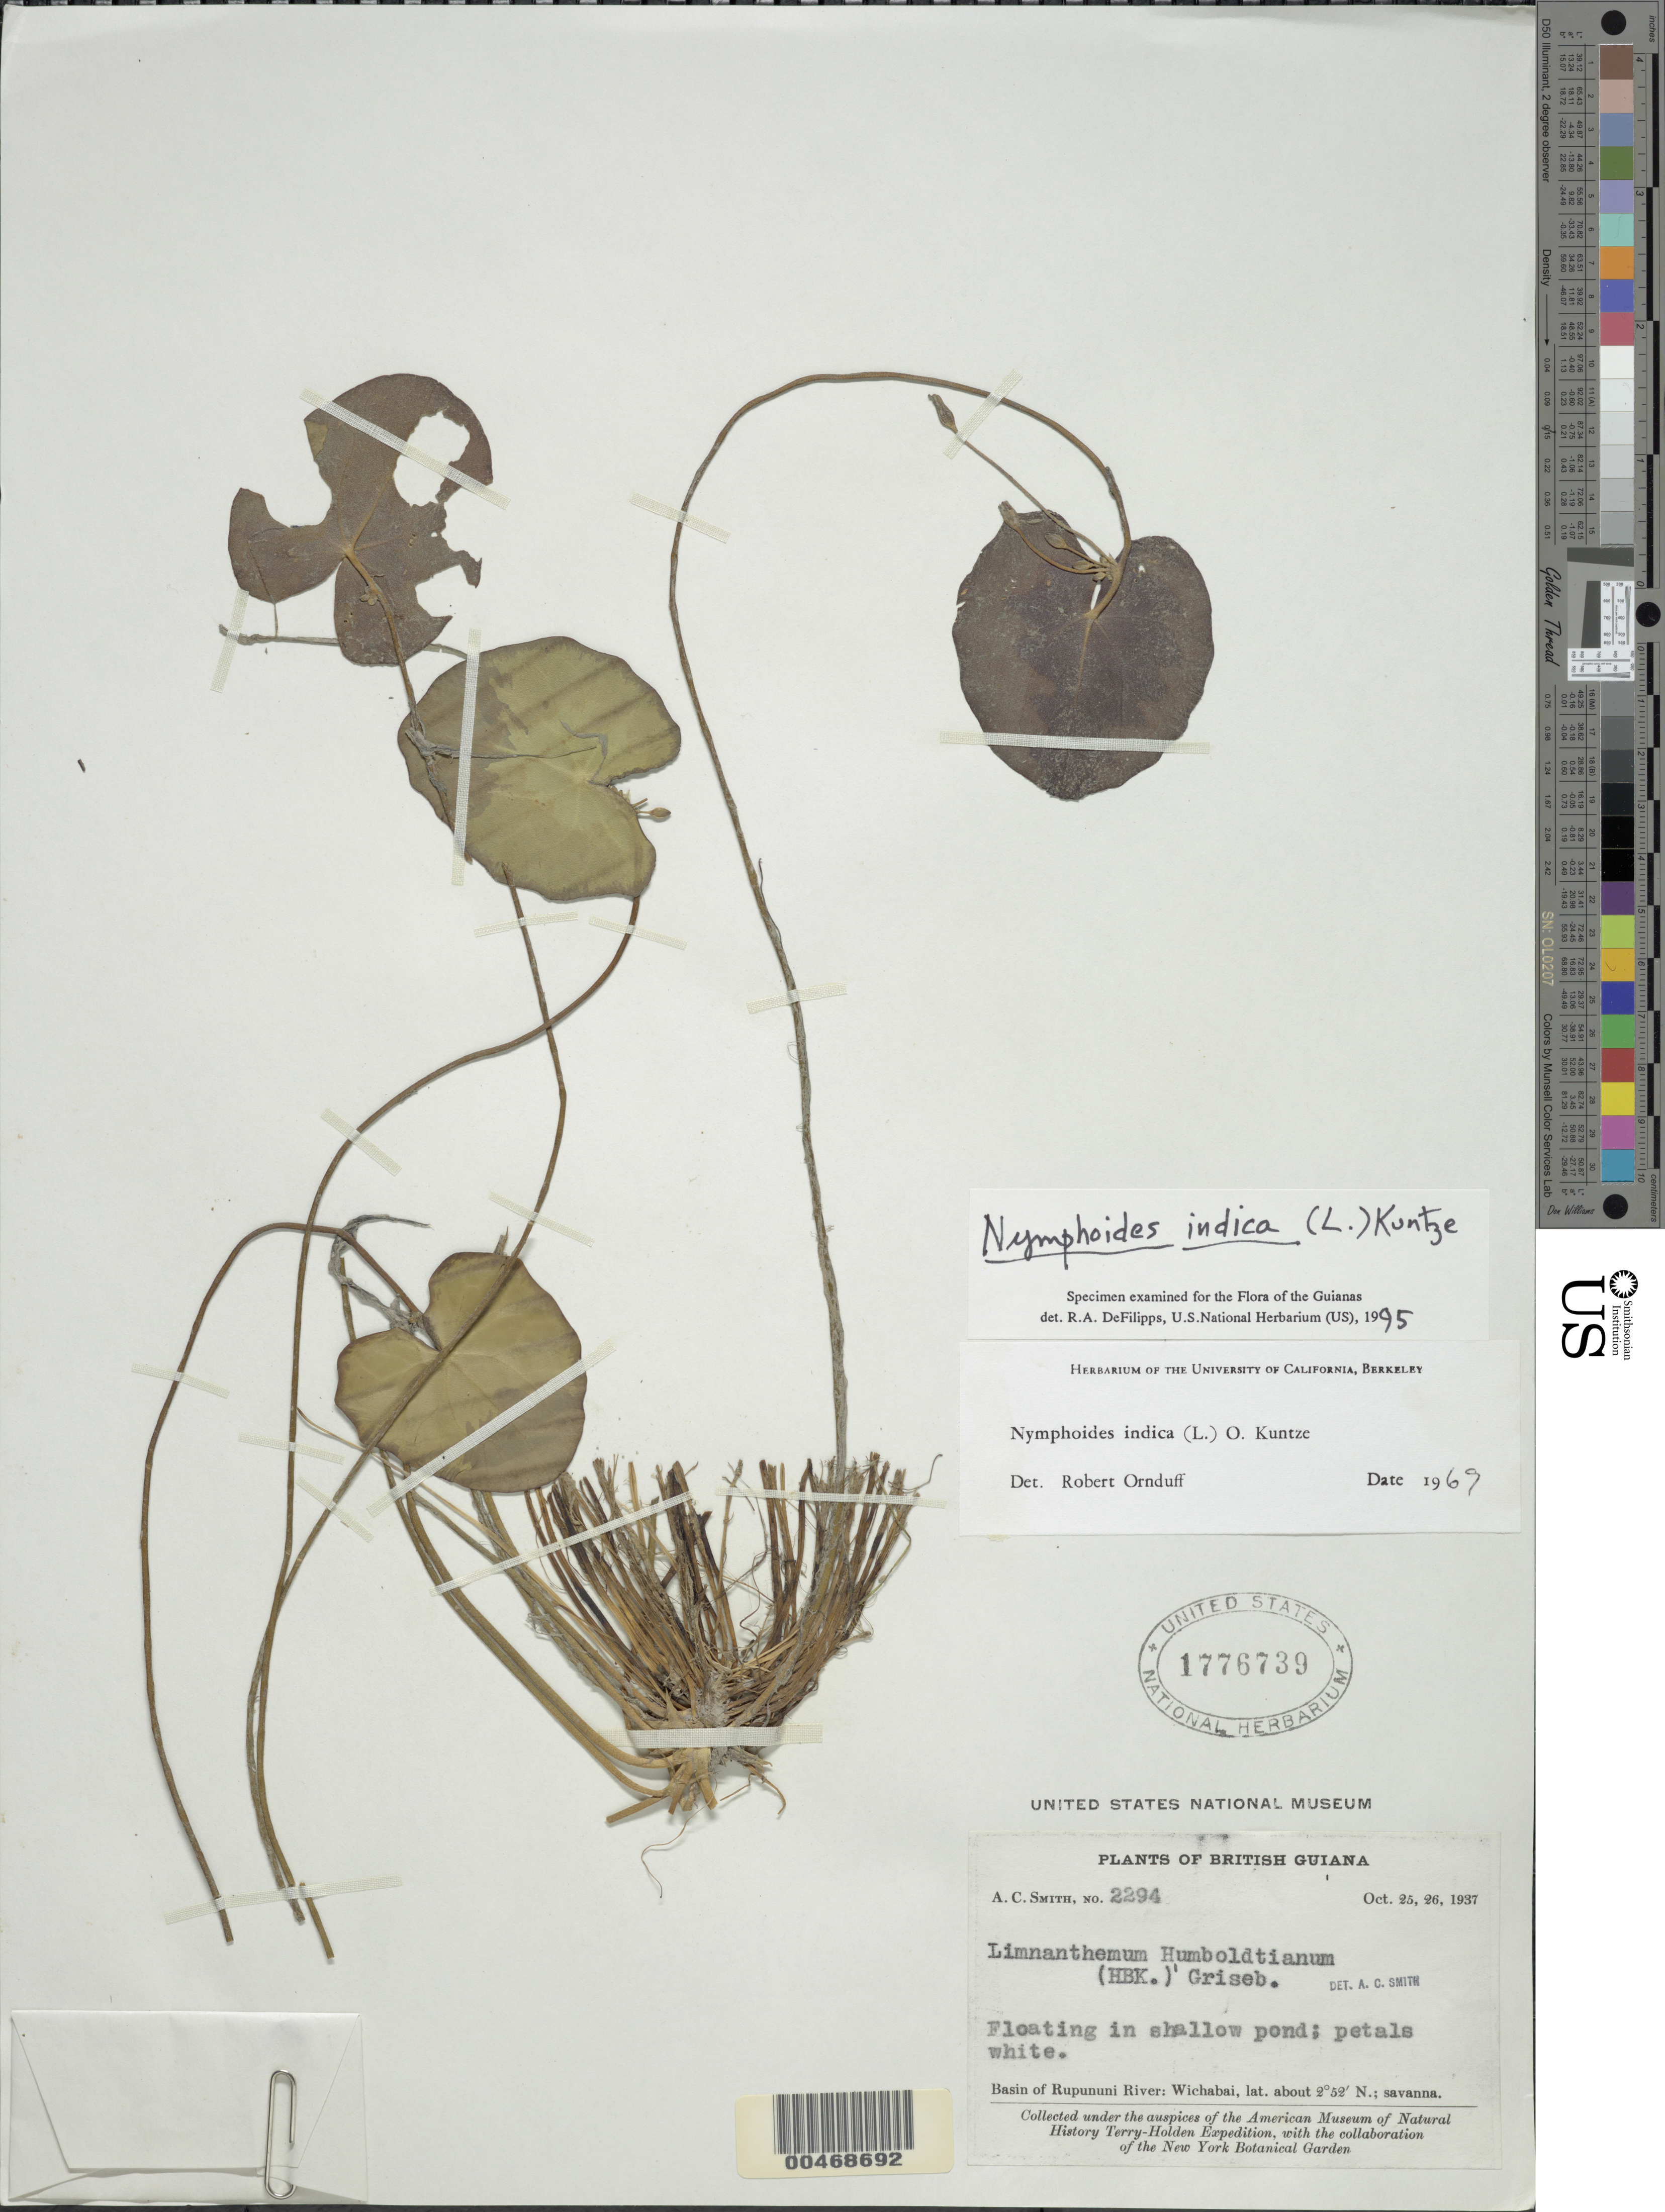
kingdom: Plantae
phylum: Tracheophyta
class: Magnoliopsida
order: Asterales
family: Menyanthaceae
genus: Nymphoides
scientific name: Nymphoides indica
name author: (L.) Kuntze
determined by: DeFilipps, R. A.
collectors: A. C. Smith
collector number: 2294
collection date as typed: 25-Oct-37 to 26-Oct-37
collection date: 1937-10-25/1937-10-26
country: Guyana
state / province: U. Takutu-U. Essequibo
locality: Wichabai, Rupununi River basin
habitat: Savanna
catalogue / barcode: US 1776739